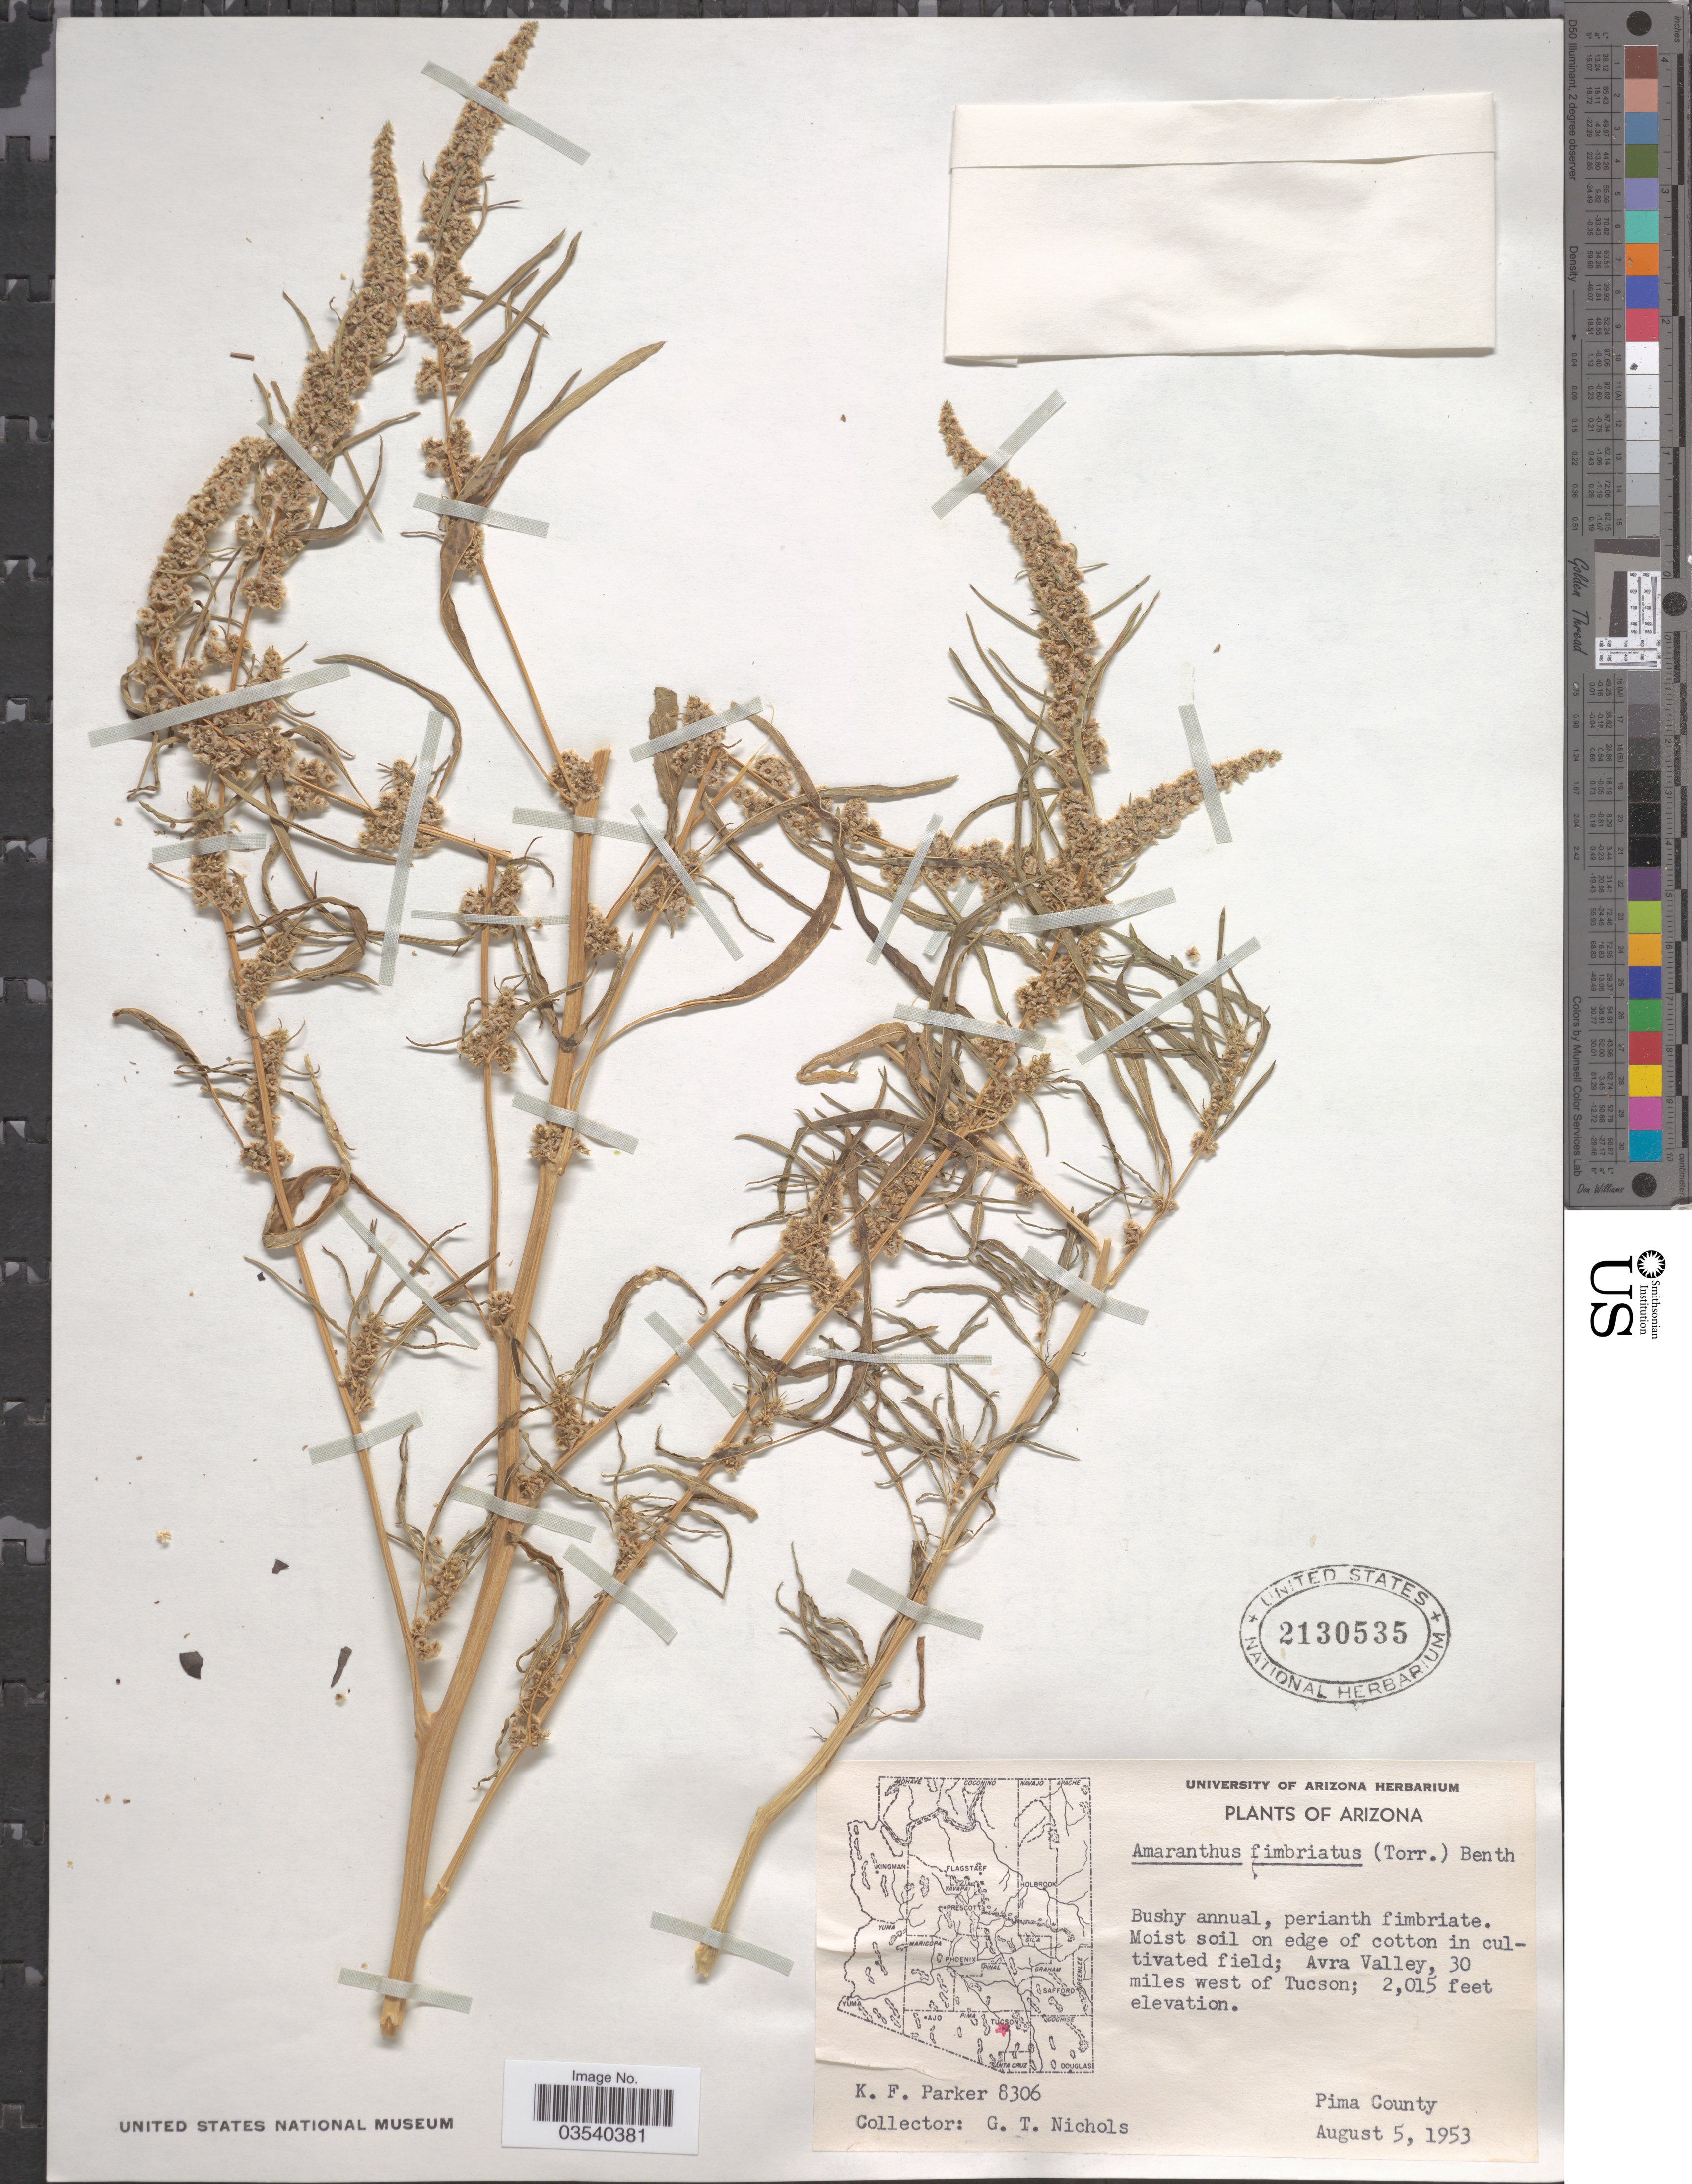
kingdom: Plantae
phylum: Tracheophyta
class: Magnoliopsida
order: Caryophyllales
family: Amaranthaceae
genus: Amaranthus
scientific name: Amaranthus fimbriatus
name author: (Torr.) Benth. ex S. Watson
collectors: G. Nichols & K. F. Parker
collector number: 8306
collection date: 1953-08-05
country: United States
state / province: Arizona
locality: In cultivated field; Avra Valley, 30 miles west of Tucson.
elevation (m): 614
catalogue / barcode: US 2130535